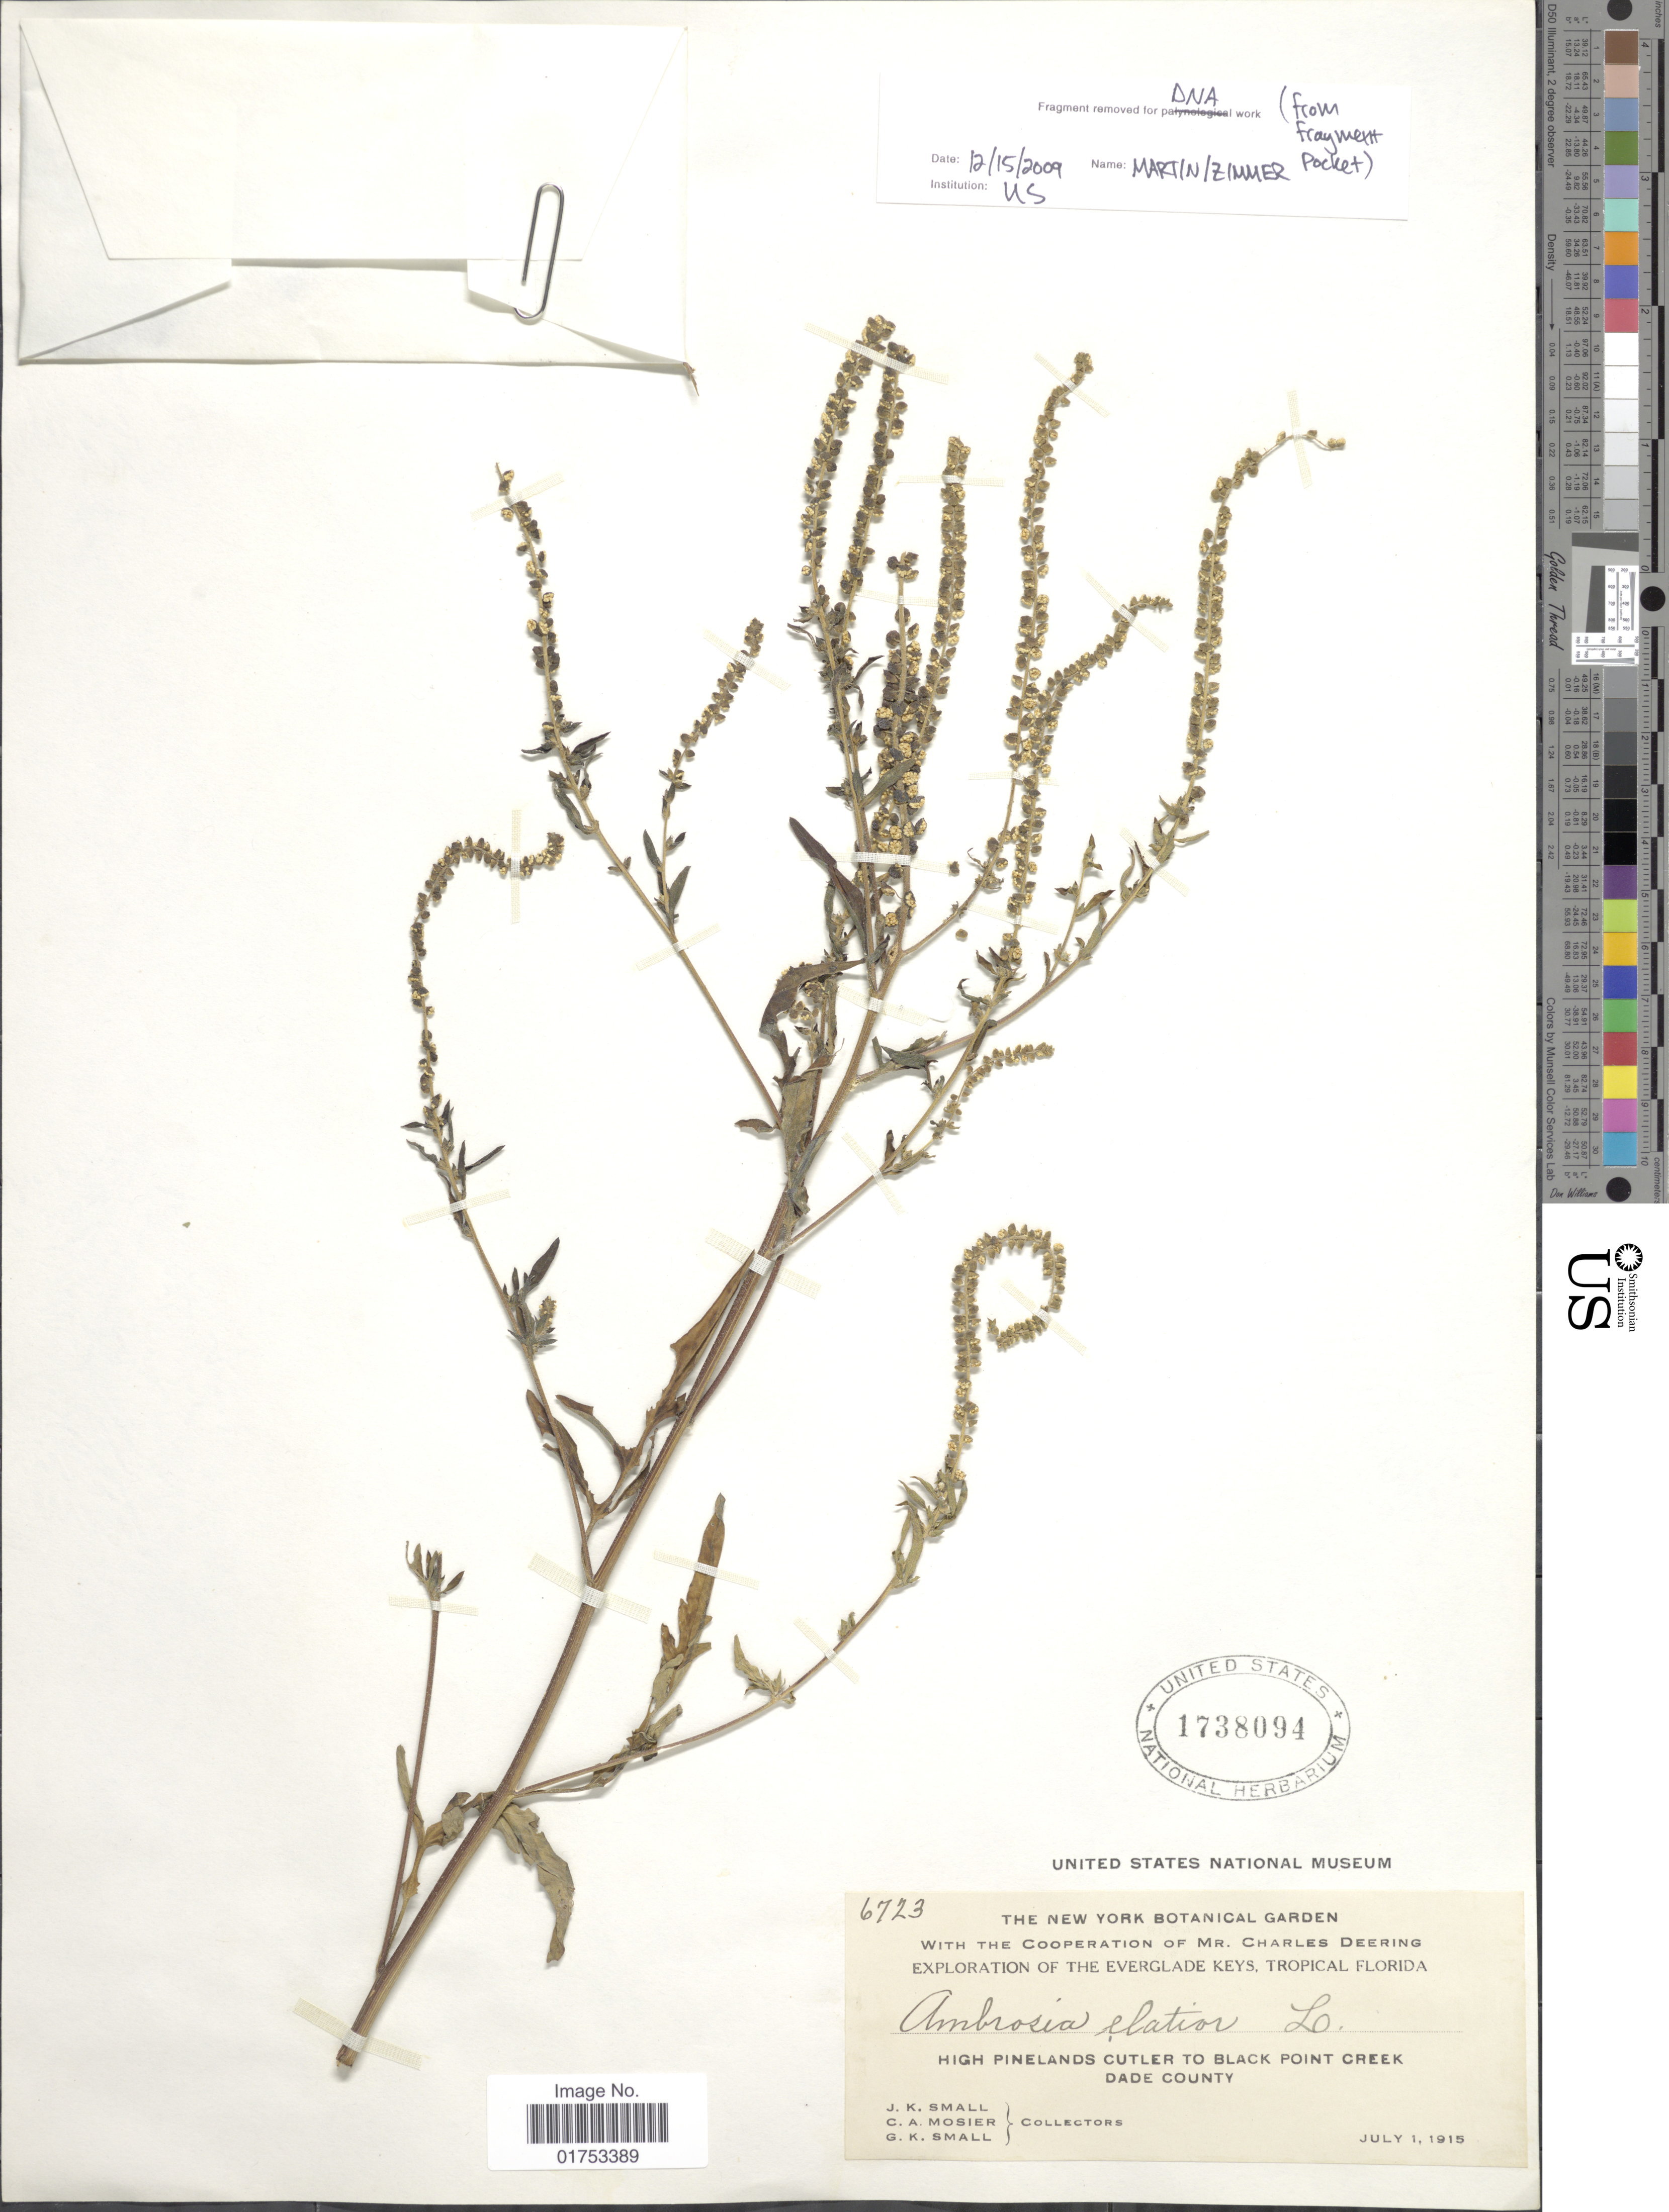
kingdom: Plantae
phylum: Tracheophyta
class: Magnoliopsida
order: Asterales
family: Asteraceae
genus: Ambrosia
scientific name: Ambrosia artemisiifolia var. elatior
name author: (L.) Descourt.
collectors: J. K. Small, C. A. Mosier & G. K. Small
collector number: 6723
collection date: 1915-07-01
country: United States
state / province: Florida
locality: Everglade Keys, Tropical Florida, High Pinelands Cutler to Black Point Creek, Dade County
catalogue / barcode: US 1738094